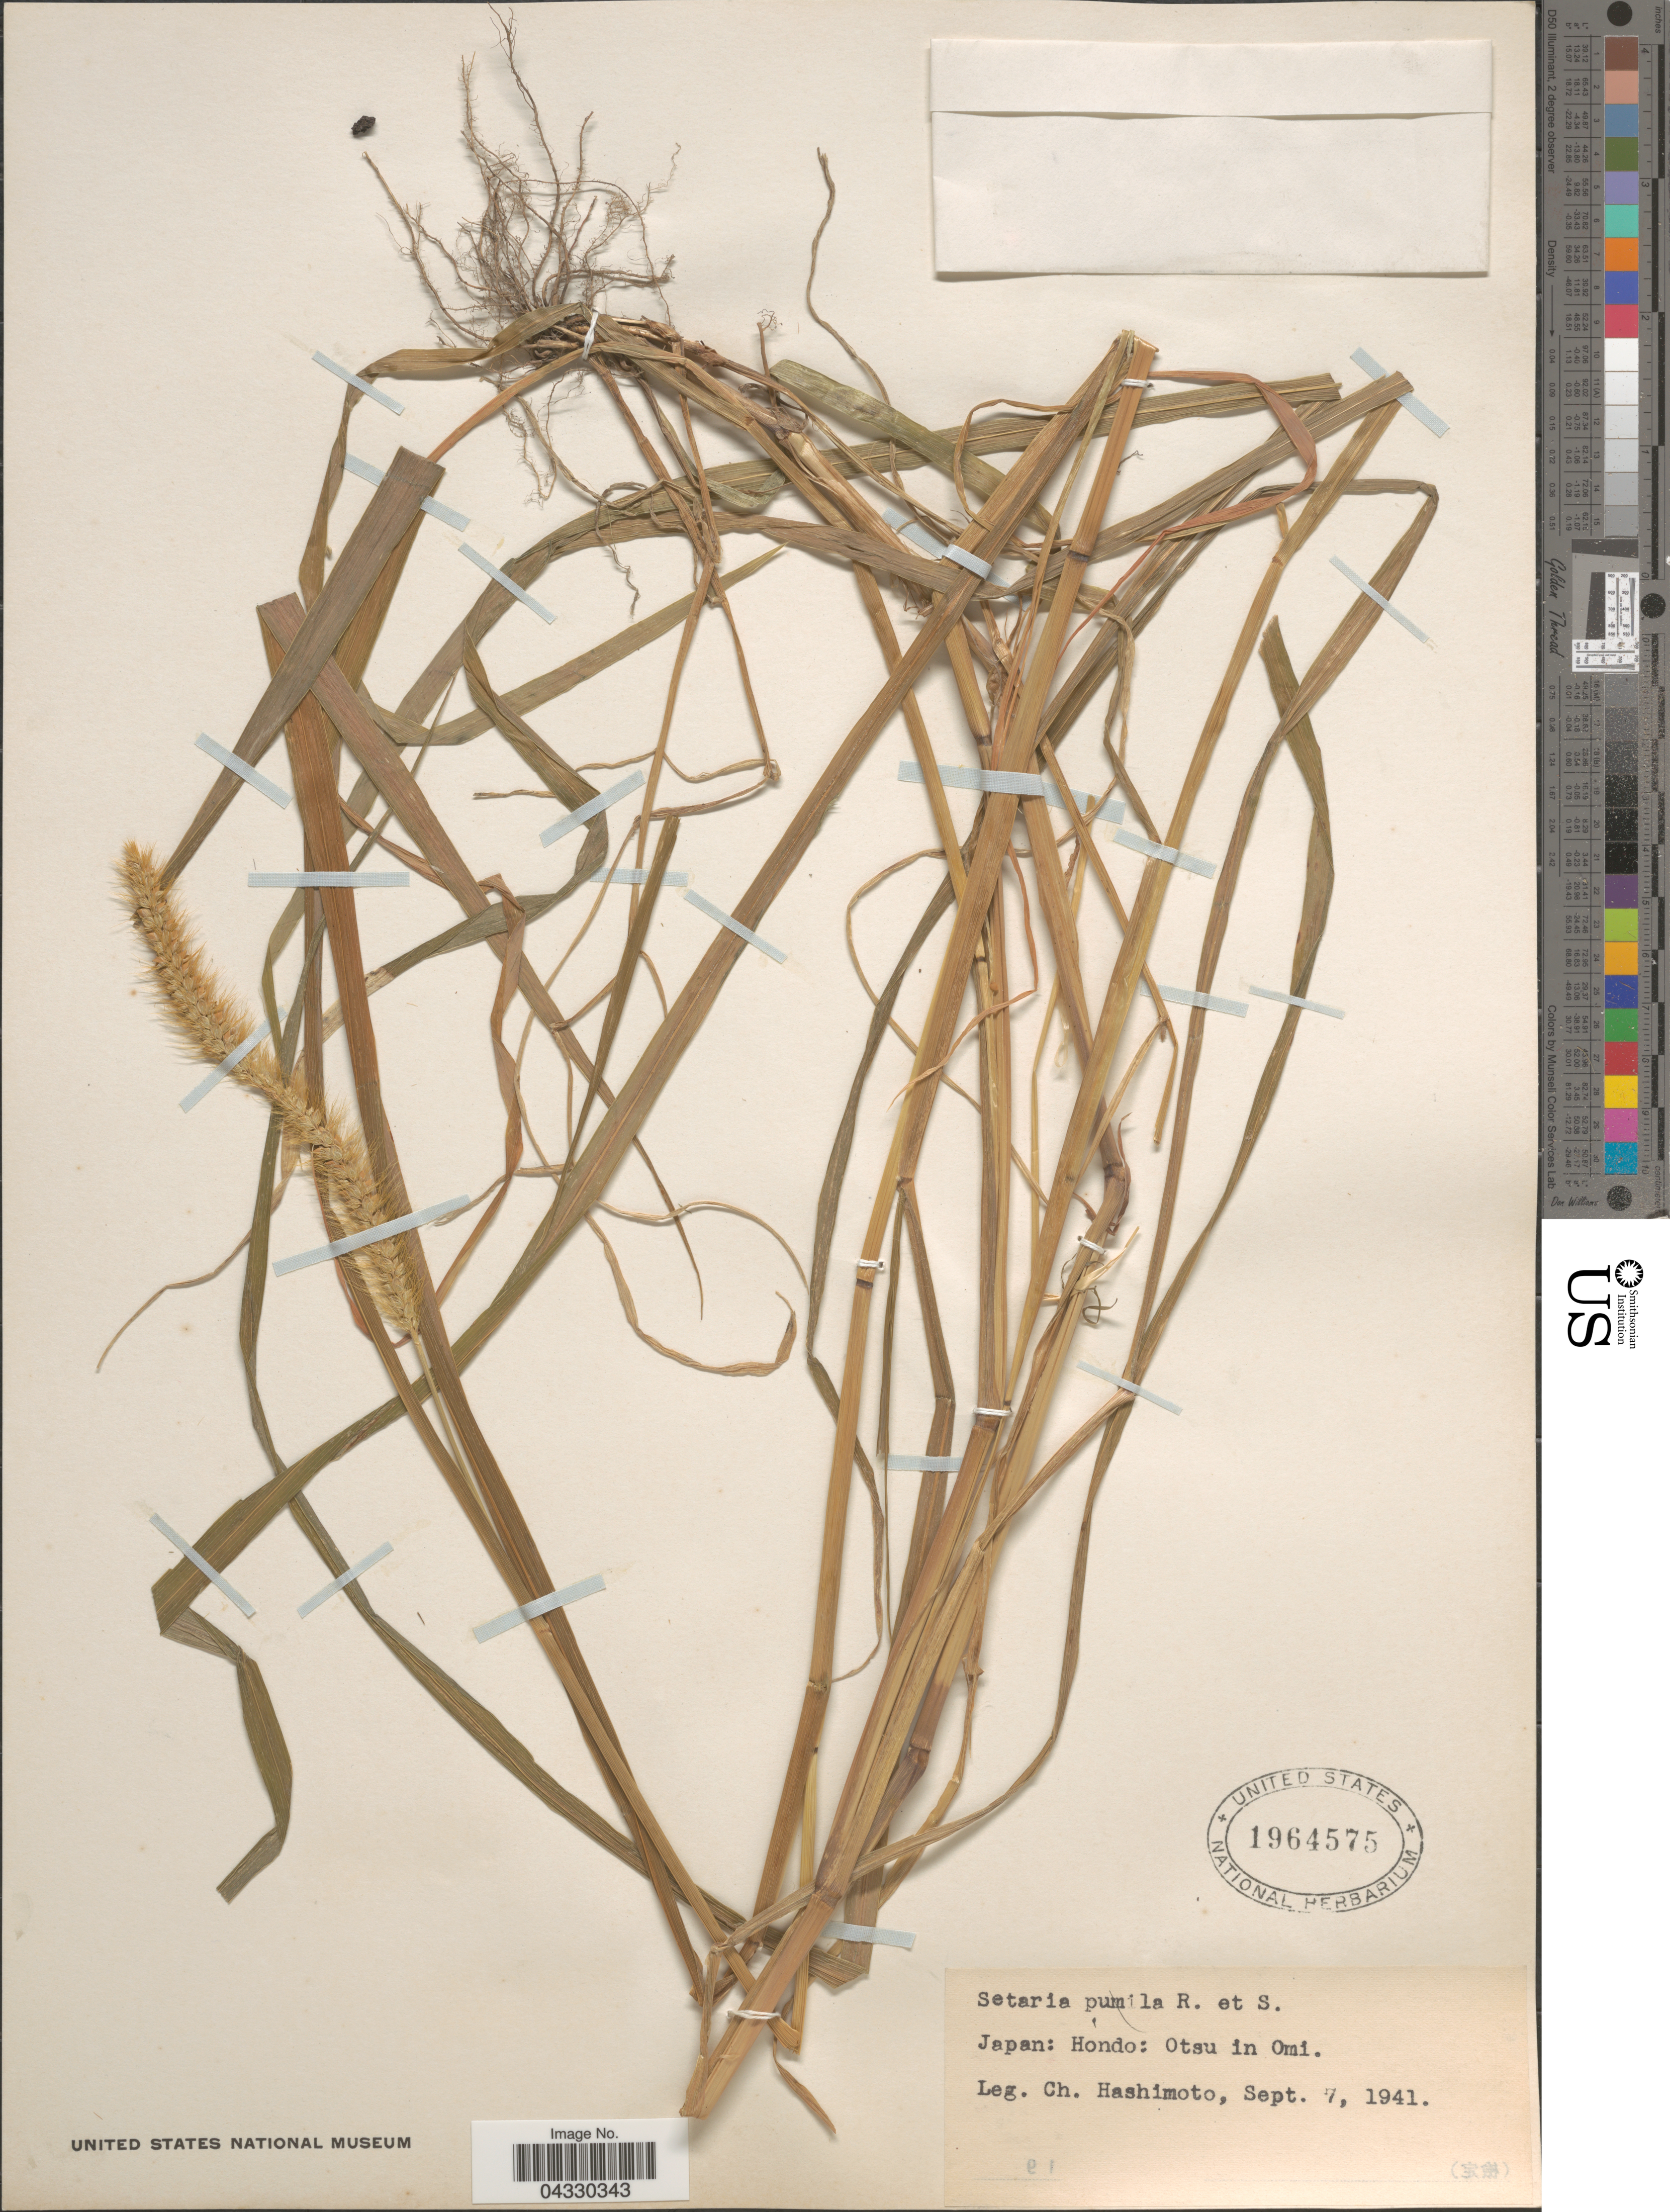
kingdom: Plantae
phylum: Tracheophyta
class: Liliopsida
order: Poales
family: Poaceae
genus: Setaria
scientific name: Setaria pumila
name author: (Poir.) Roem. & Schult.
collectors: C. Hashimoto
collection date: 1941-09-07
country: Japan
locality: Hondo: Otsu in Omi.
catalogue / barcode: US 1964575